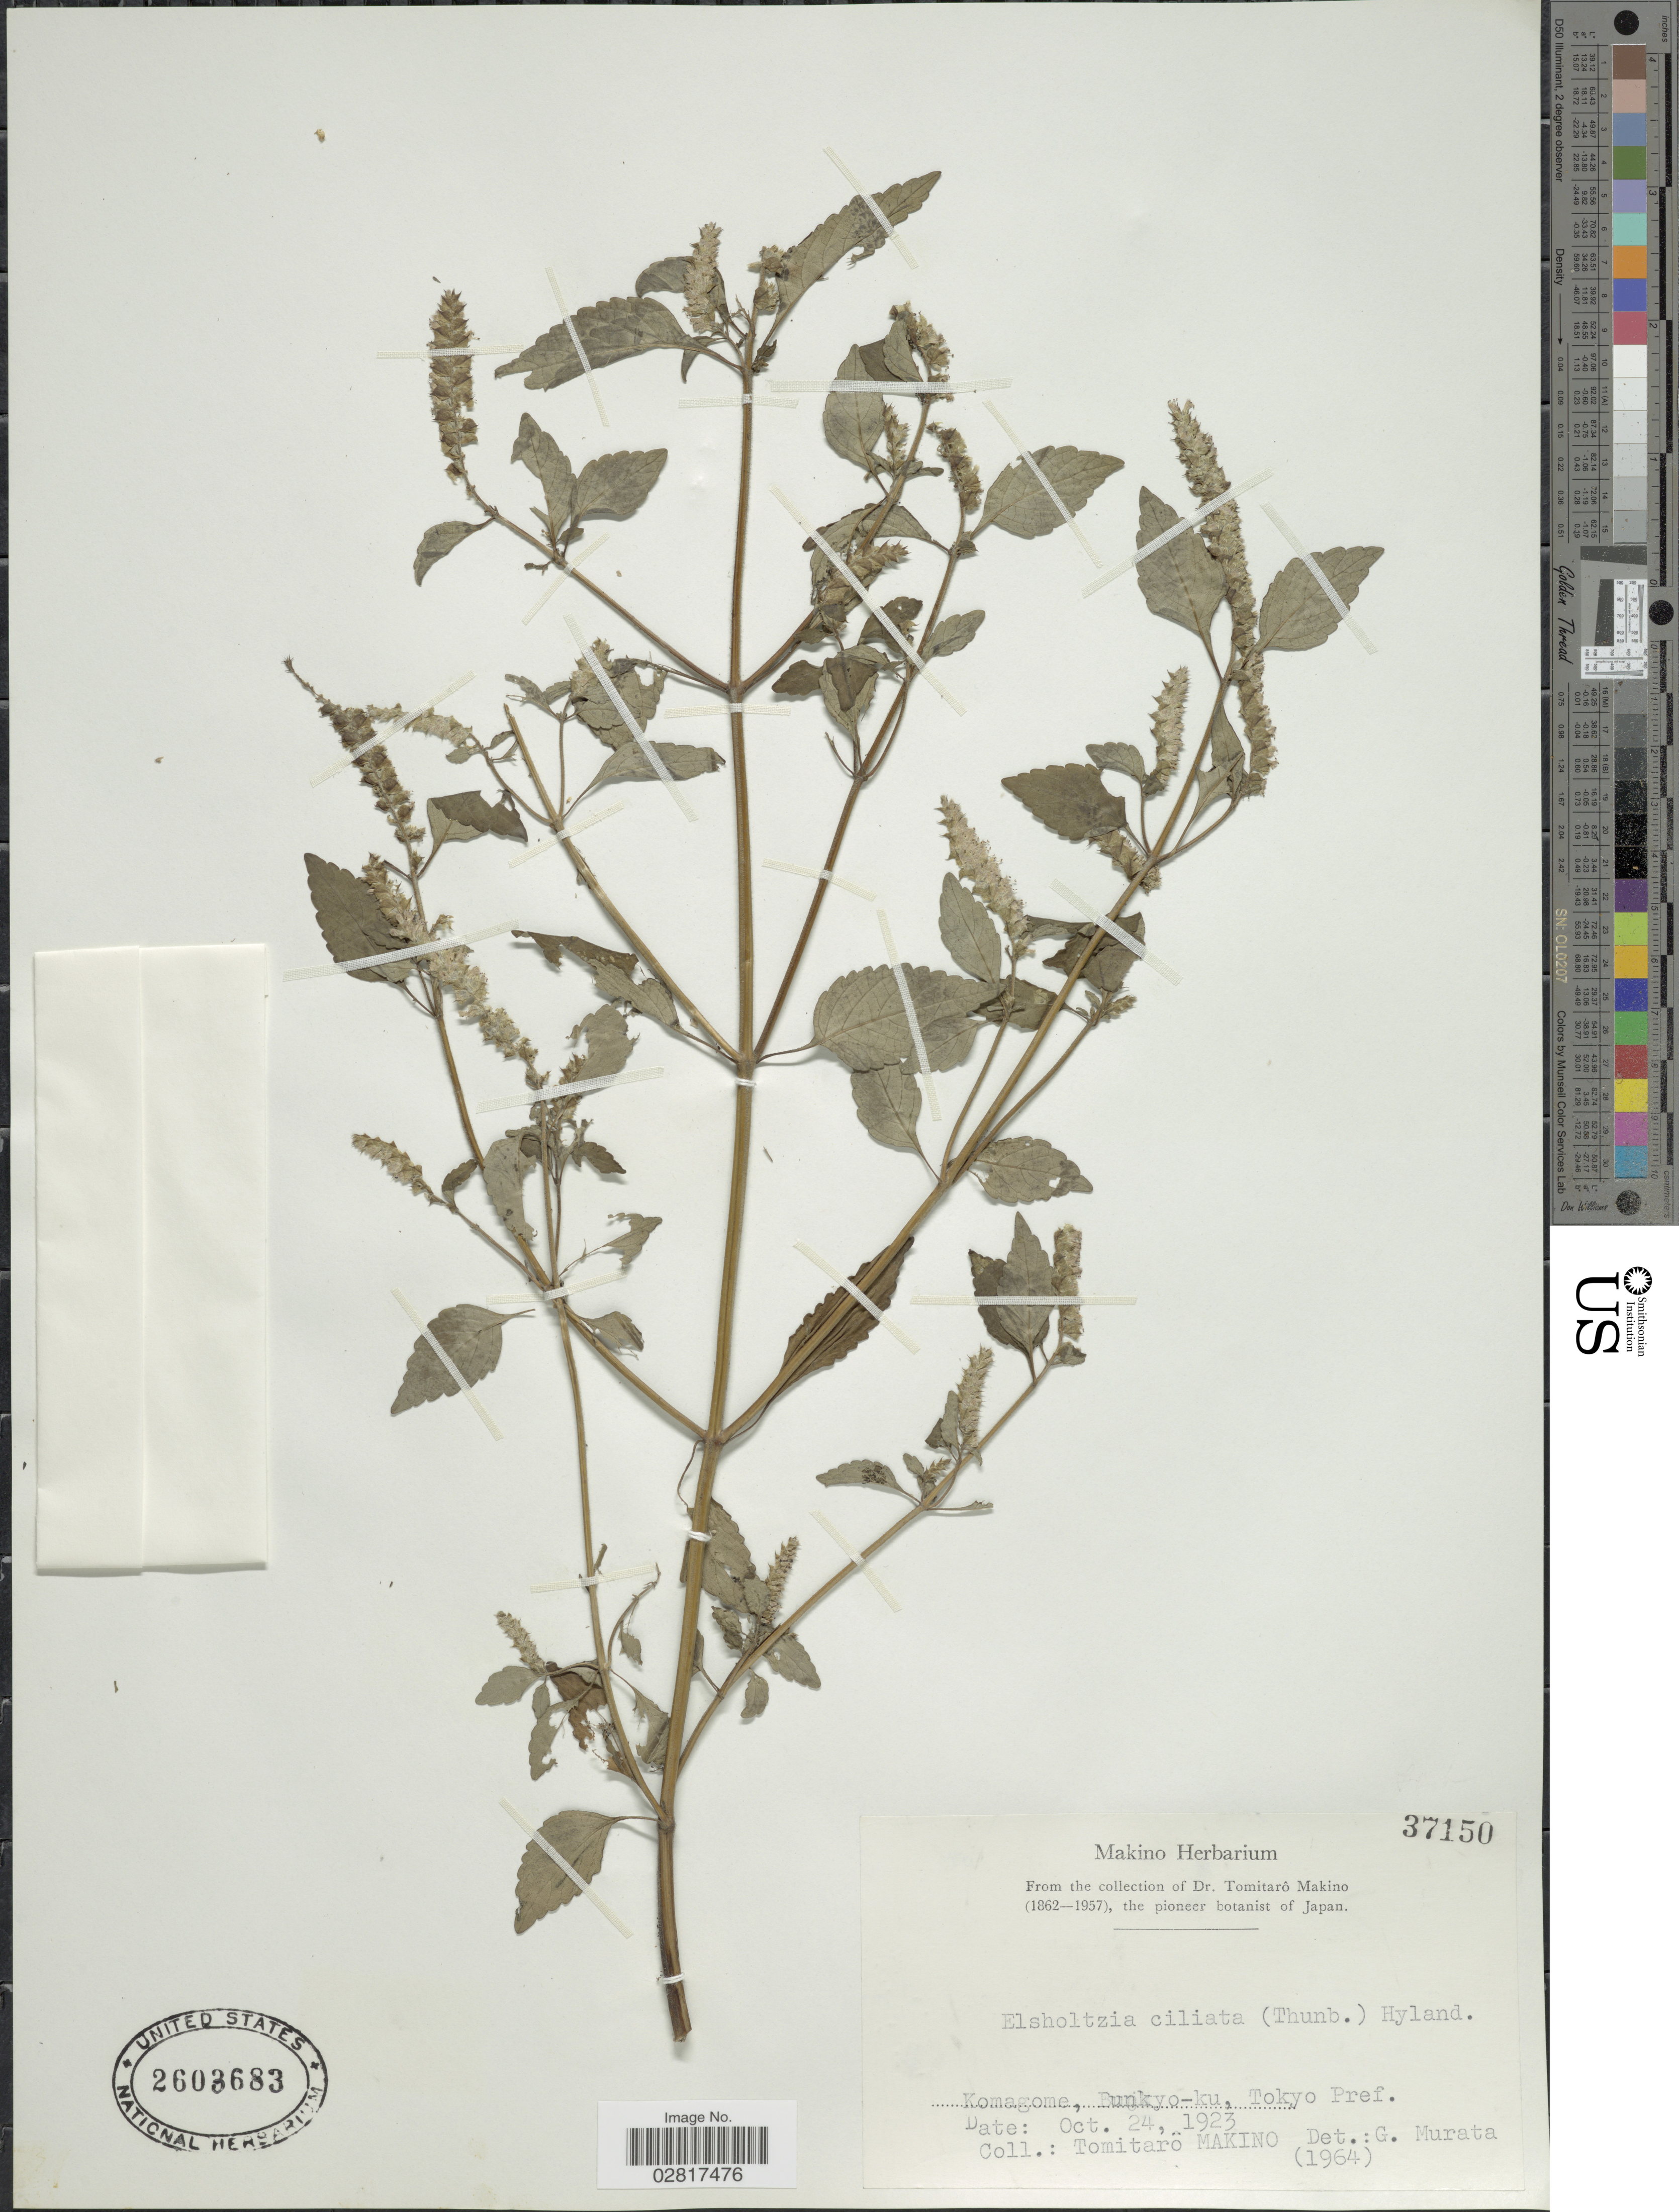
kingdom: Plantae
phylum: Tracheophyta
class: Magnoliopsida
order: Lamiales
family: Lamiaceae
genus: Elsholtzia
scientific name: Elsholtzia ciliata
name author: (Thunb.) Hyl.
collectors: T. Makino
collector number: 37150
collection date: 1923-10-24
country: Japan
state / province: Tokyo, Federal City of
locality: Komagome, Bunkyo-ku, Tokyo Pref.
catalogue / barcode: US 2603683